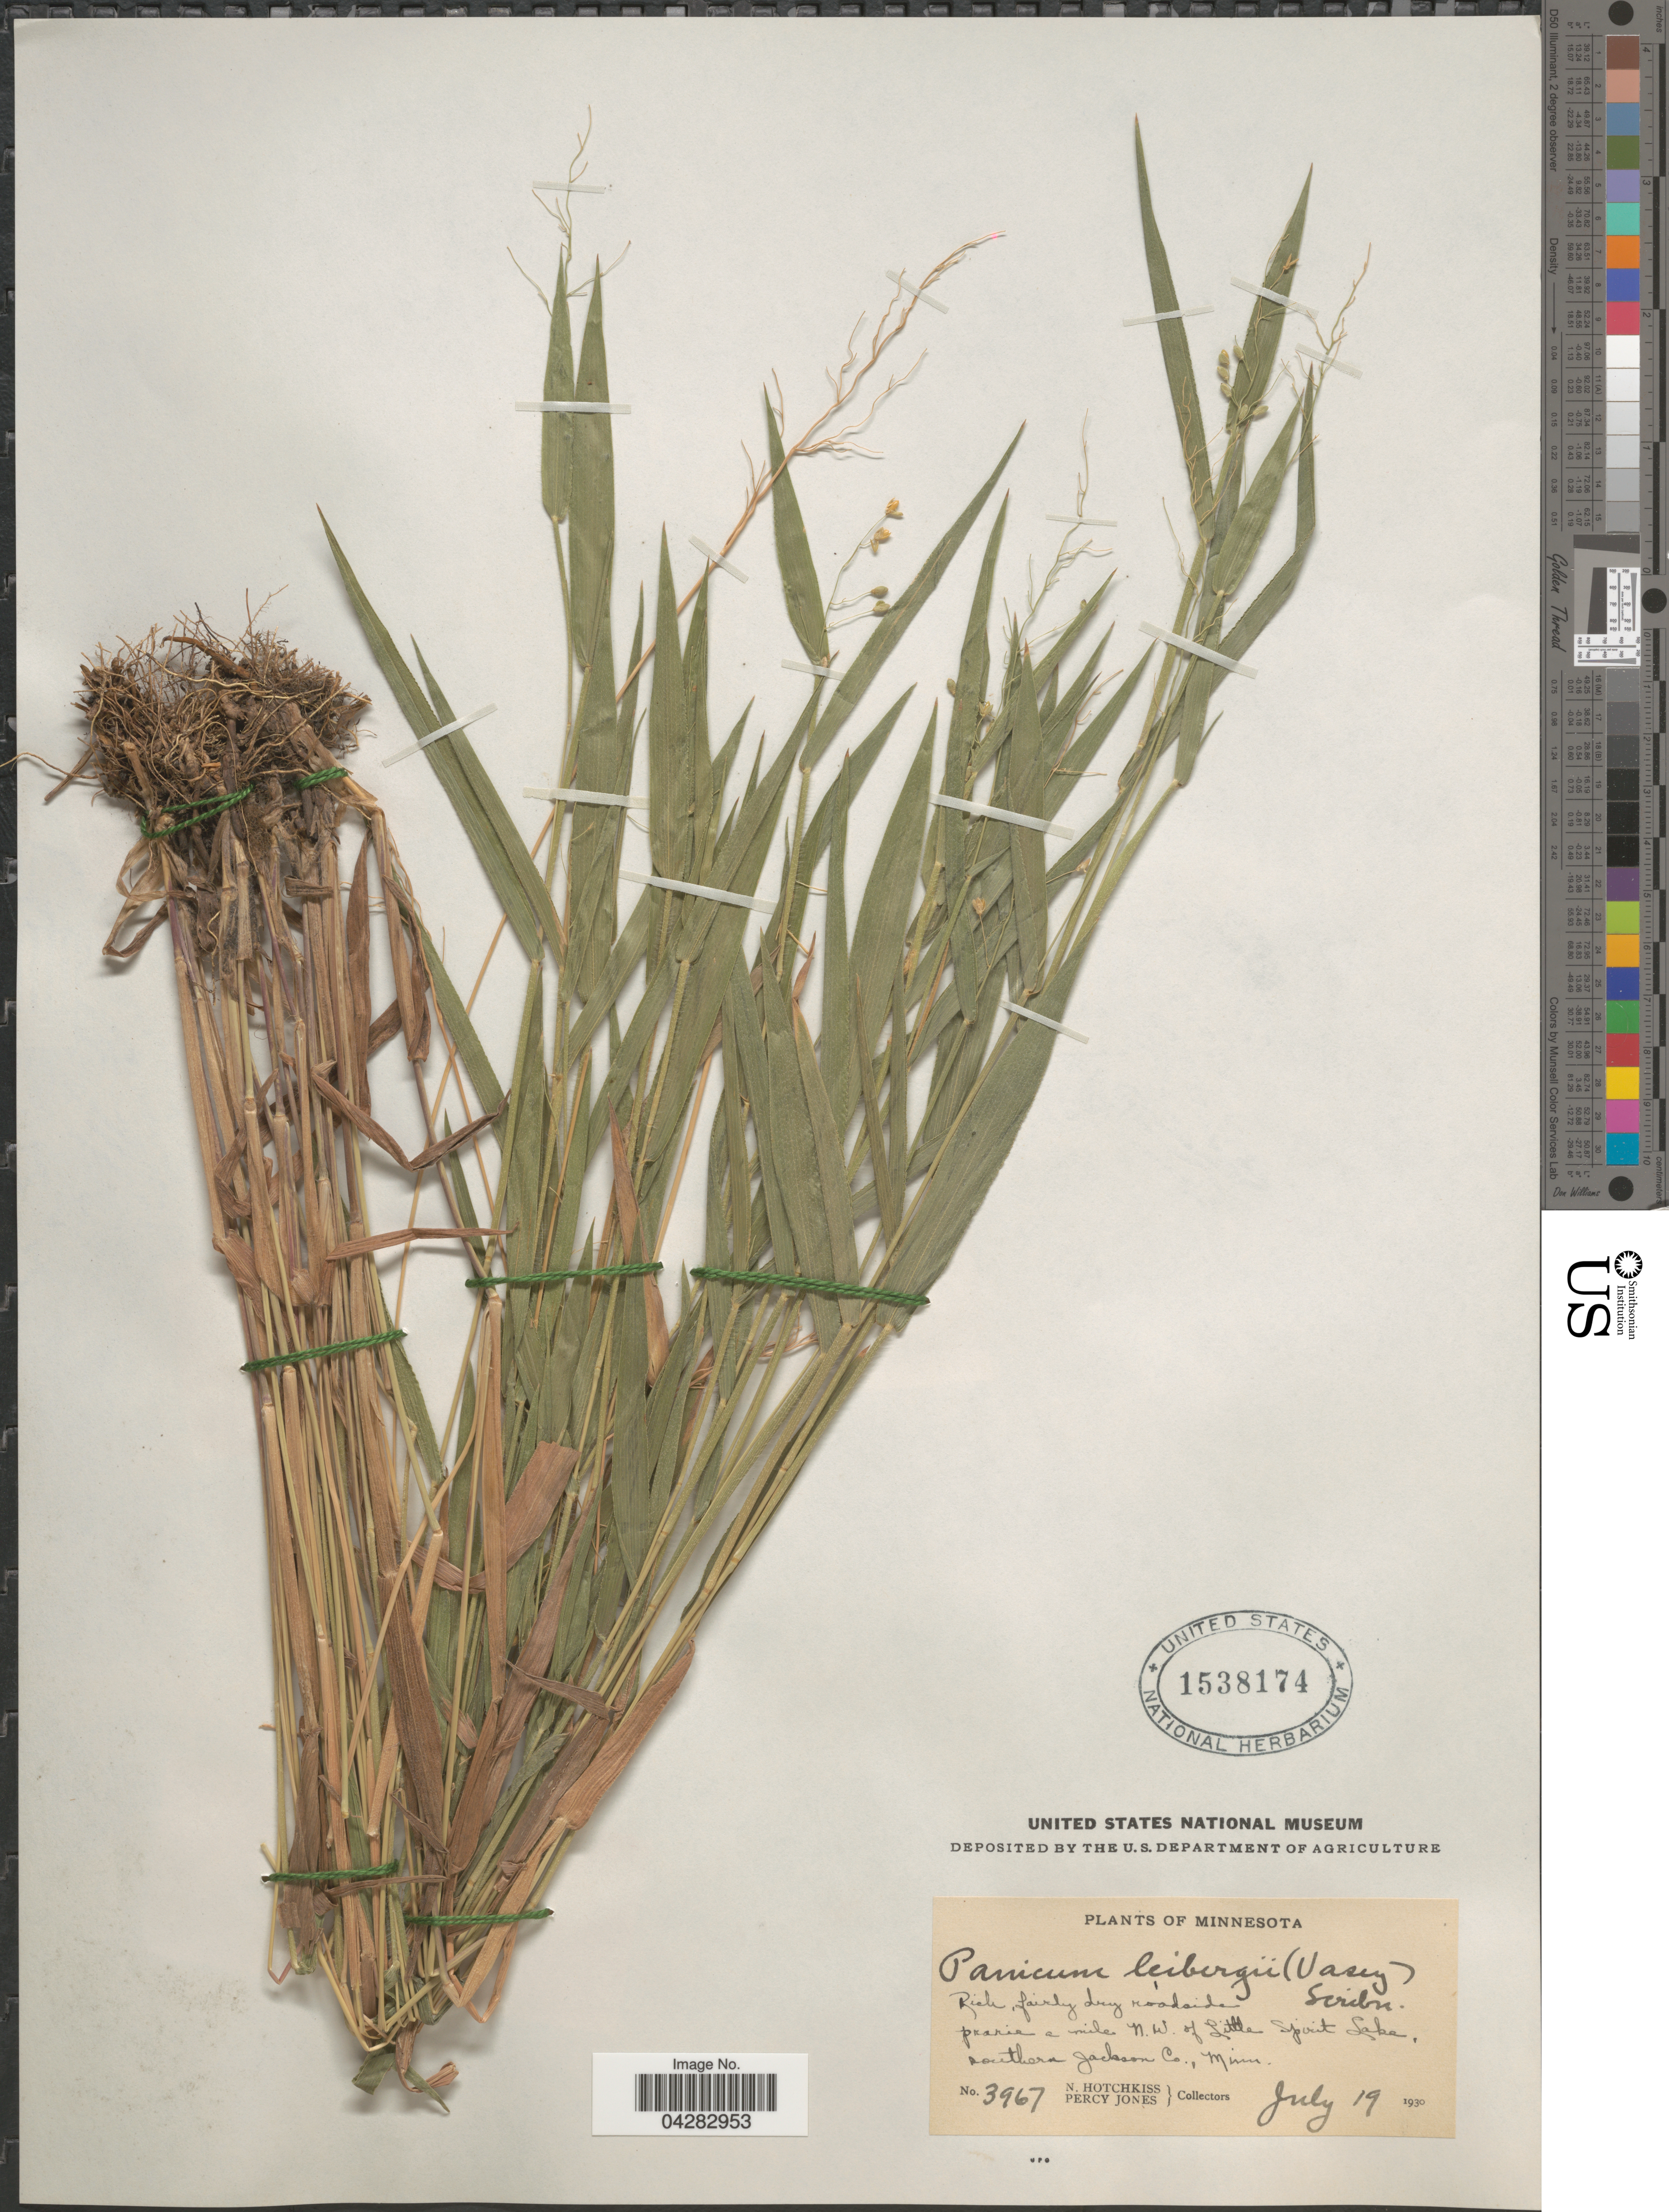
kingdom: Plantae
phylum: Tracheophyta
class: Liliopsida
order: Poales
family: Poaceae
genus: Dichanthelium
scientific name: Dichanthelium leibergii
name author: (Vasey) Gould & C.A. Clark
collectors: N. Hotchkiss & P. Jones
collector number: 3967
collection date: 1930-07-19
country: United States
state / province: Minnesota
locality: Rich, fairly dry roadside prairie a mile N.W. of Little Spirit Lake, southern Jackson Co.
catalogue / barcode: US 1538174